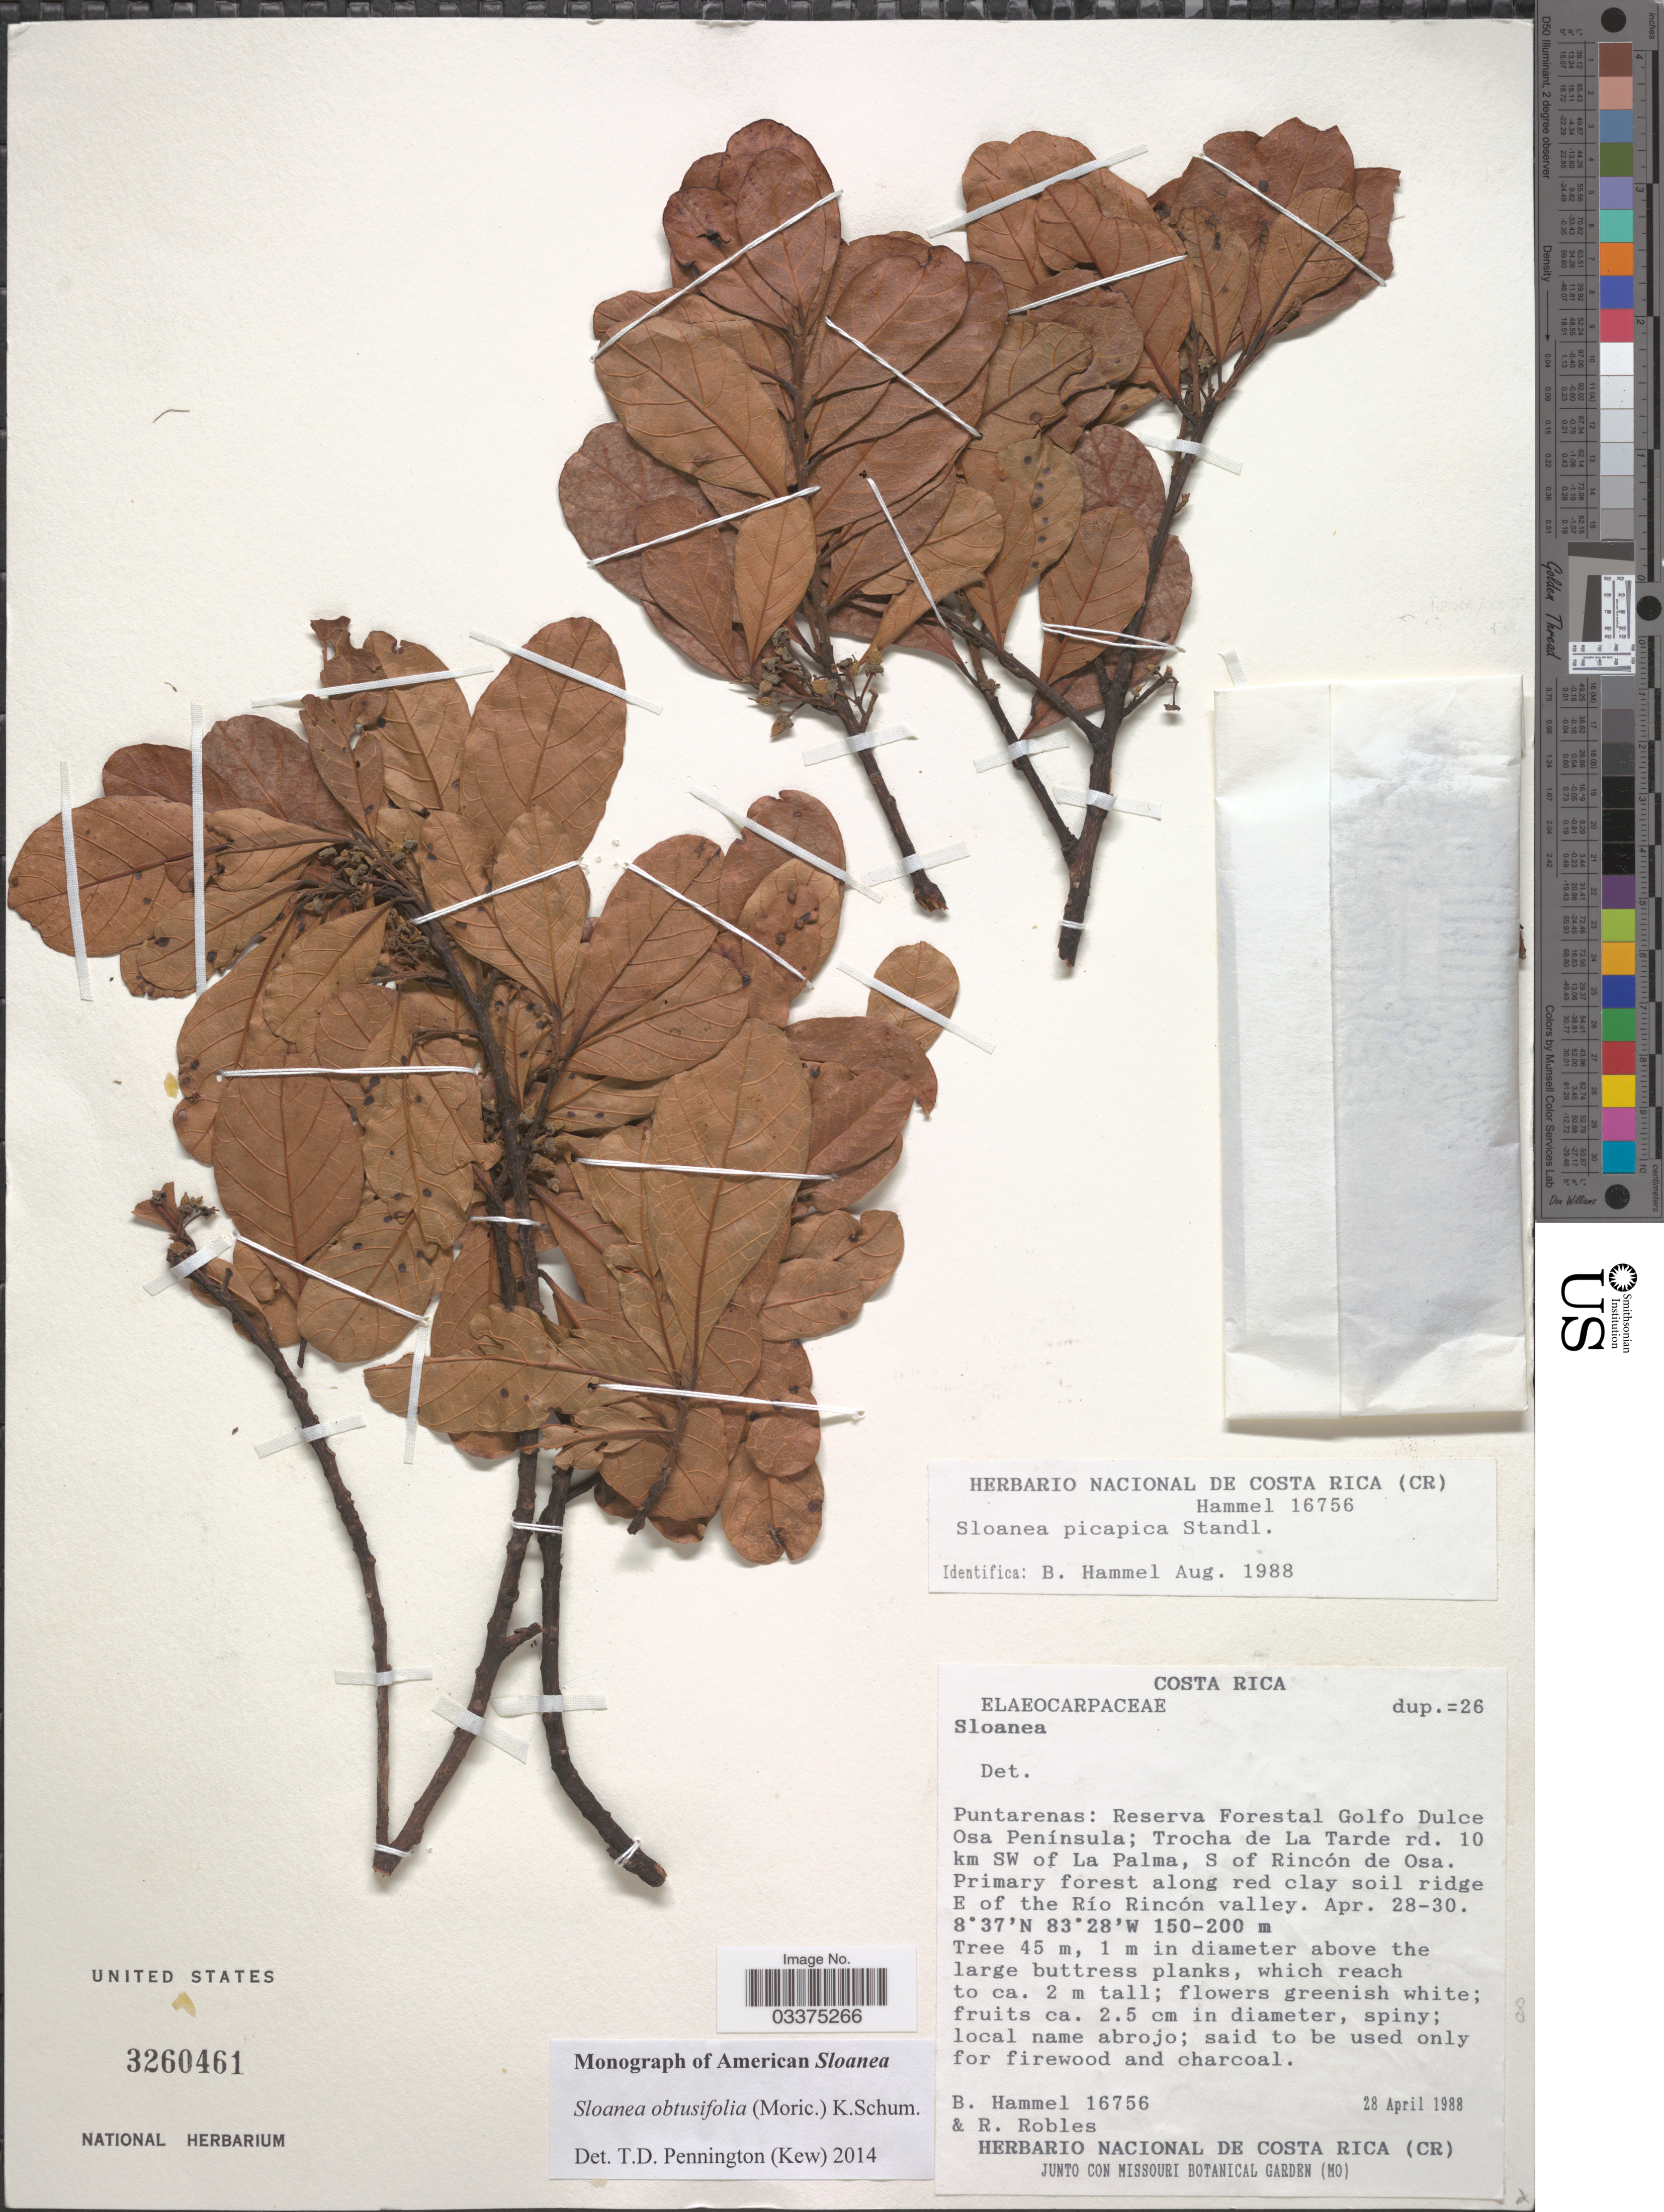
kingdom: Plantae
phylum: Tracheophyta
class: Magnoliopsida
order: Oxalidales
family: Elaeocarpaceae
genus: Sloanea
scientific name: Sloanea obtusifolia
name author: (Moric.) K. Schum.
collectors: B. Hammel & R. Robles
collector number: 16756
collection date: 1988-04-28/1988-04-30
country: Costa Rica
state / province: Puntarenas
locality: Reserva Forestal Golfo Dulce Osa Península; Trocha de La Tarde rd. 10 km SW of La Palma, S of Rincón de Osa. E of the Río Rincón valley.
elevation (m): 150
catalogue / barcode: US 3260461